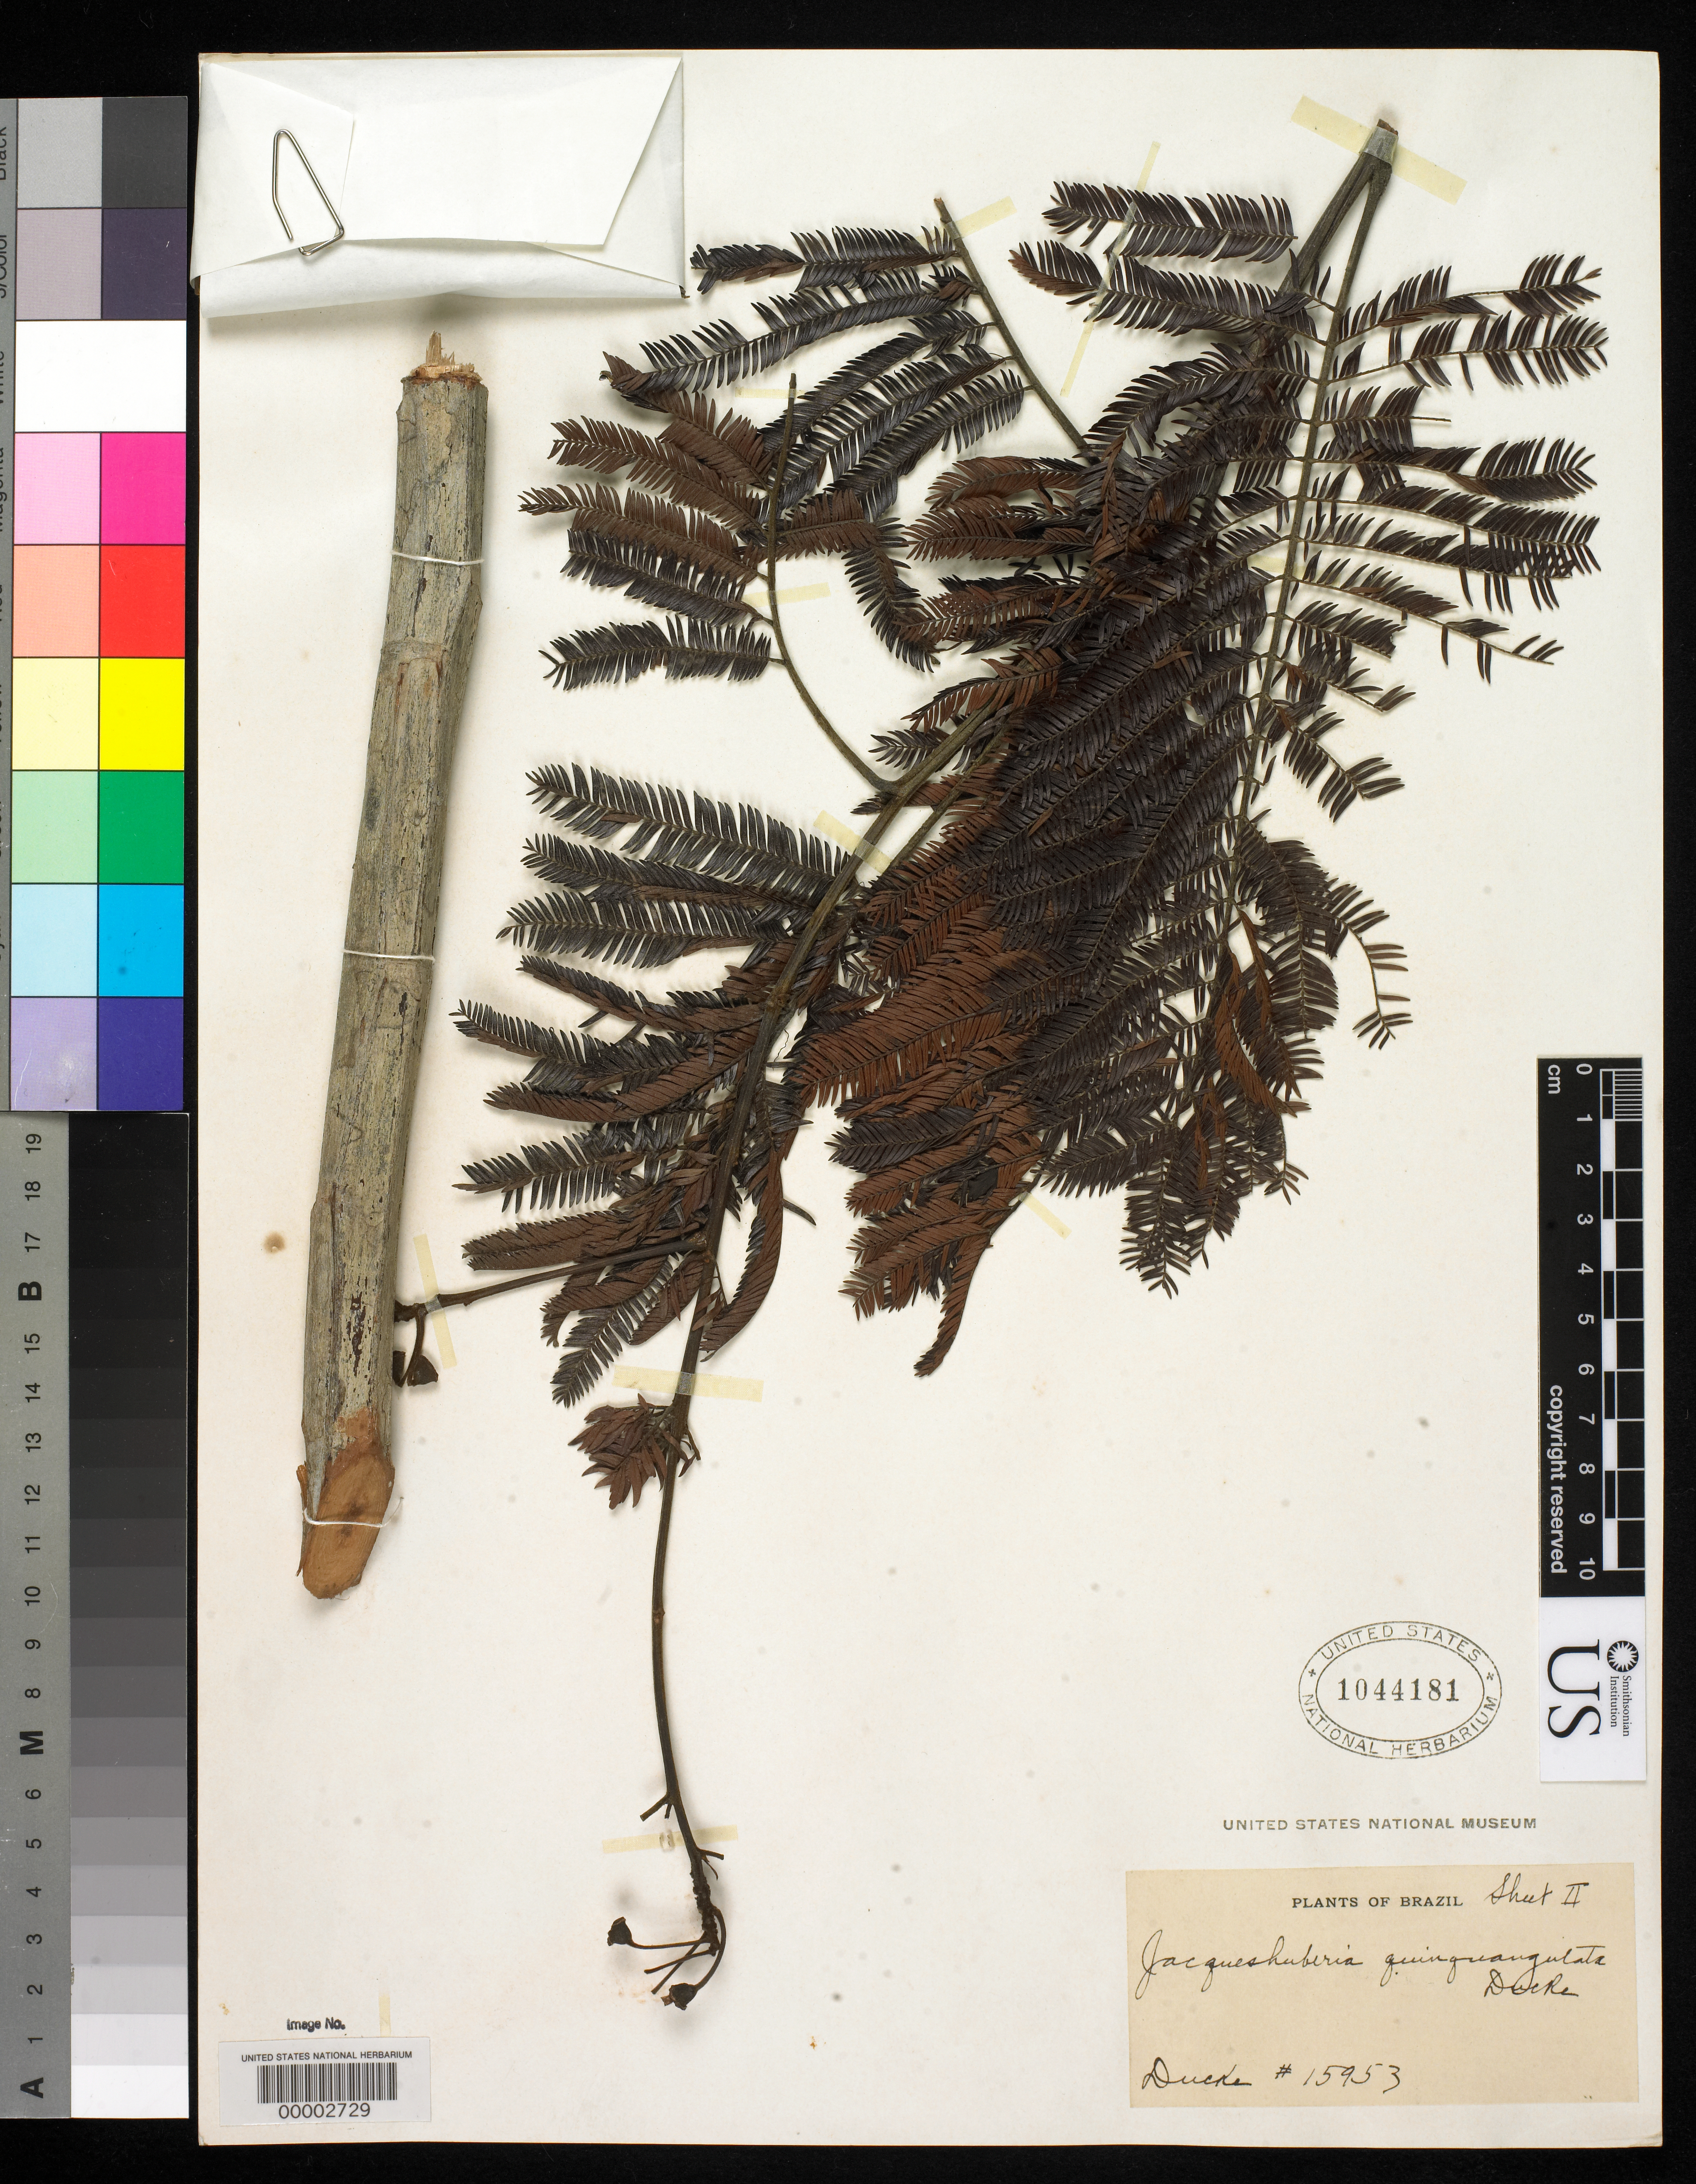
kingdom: Plantae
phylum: Tracheophyta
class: Magnoliopsida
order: Fabales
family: Fabaceae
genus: Jacqueshuberia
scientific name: Jacqueshuberia quinquangulata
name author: Ducke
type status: Isotype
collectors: A. Ducke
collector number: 15953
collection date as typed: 17 Jan 1916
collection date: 1916-01-17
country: Brazil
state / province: Pará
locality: Gurupa.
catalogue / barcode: US 1044181